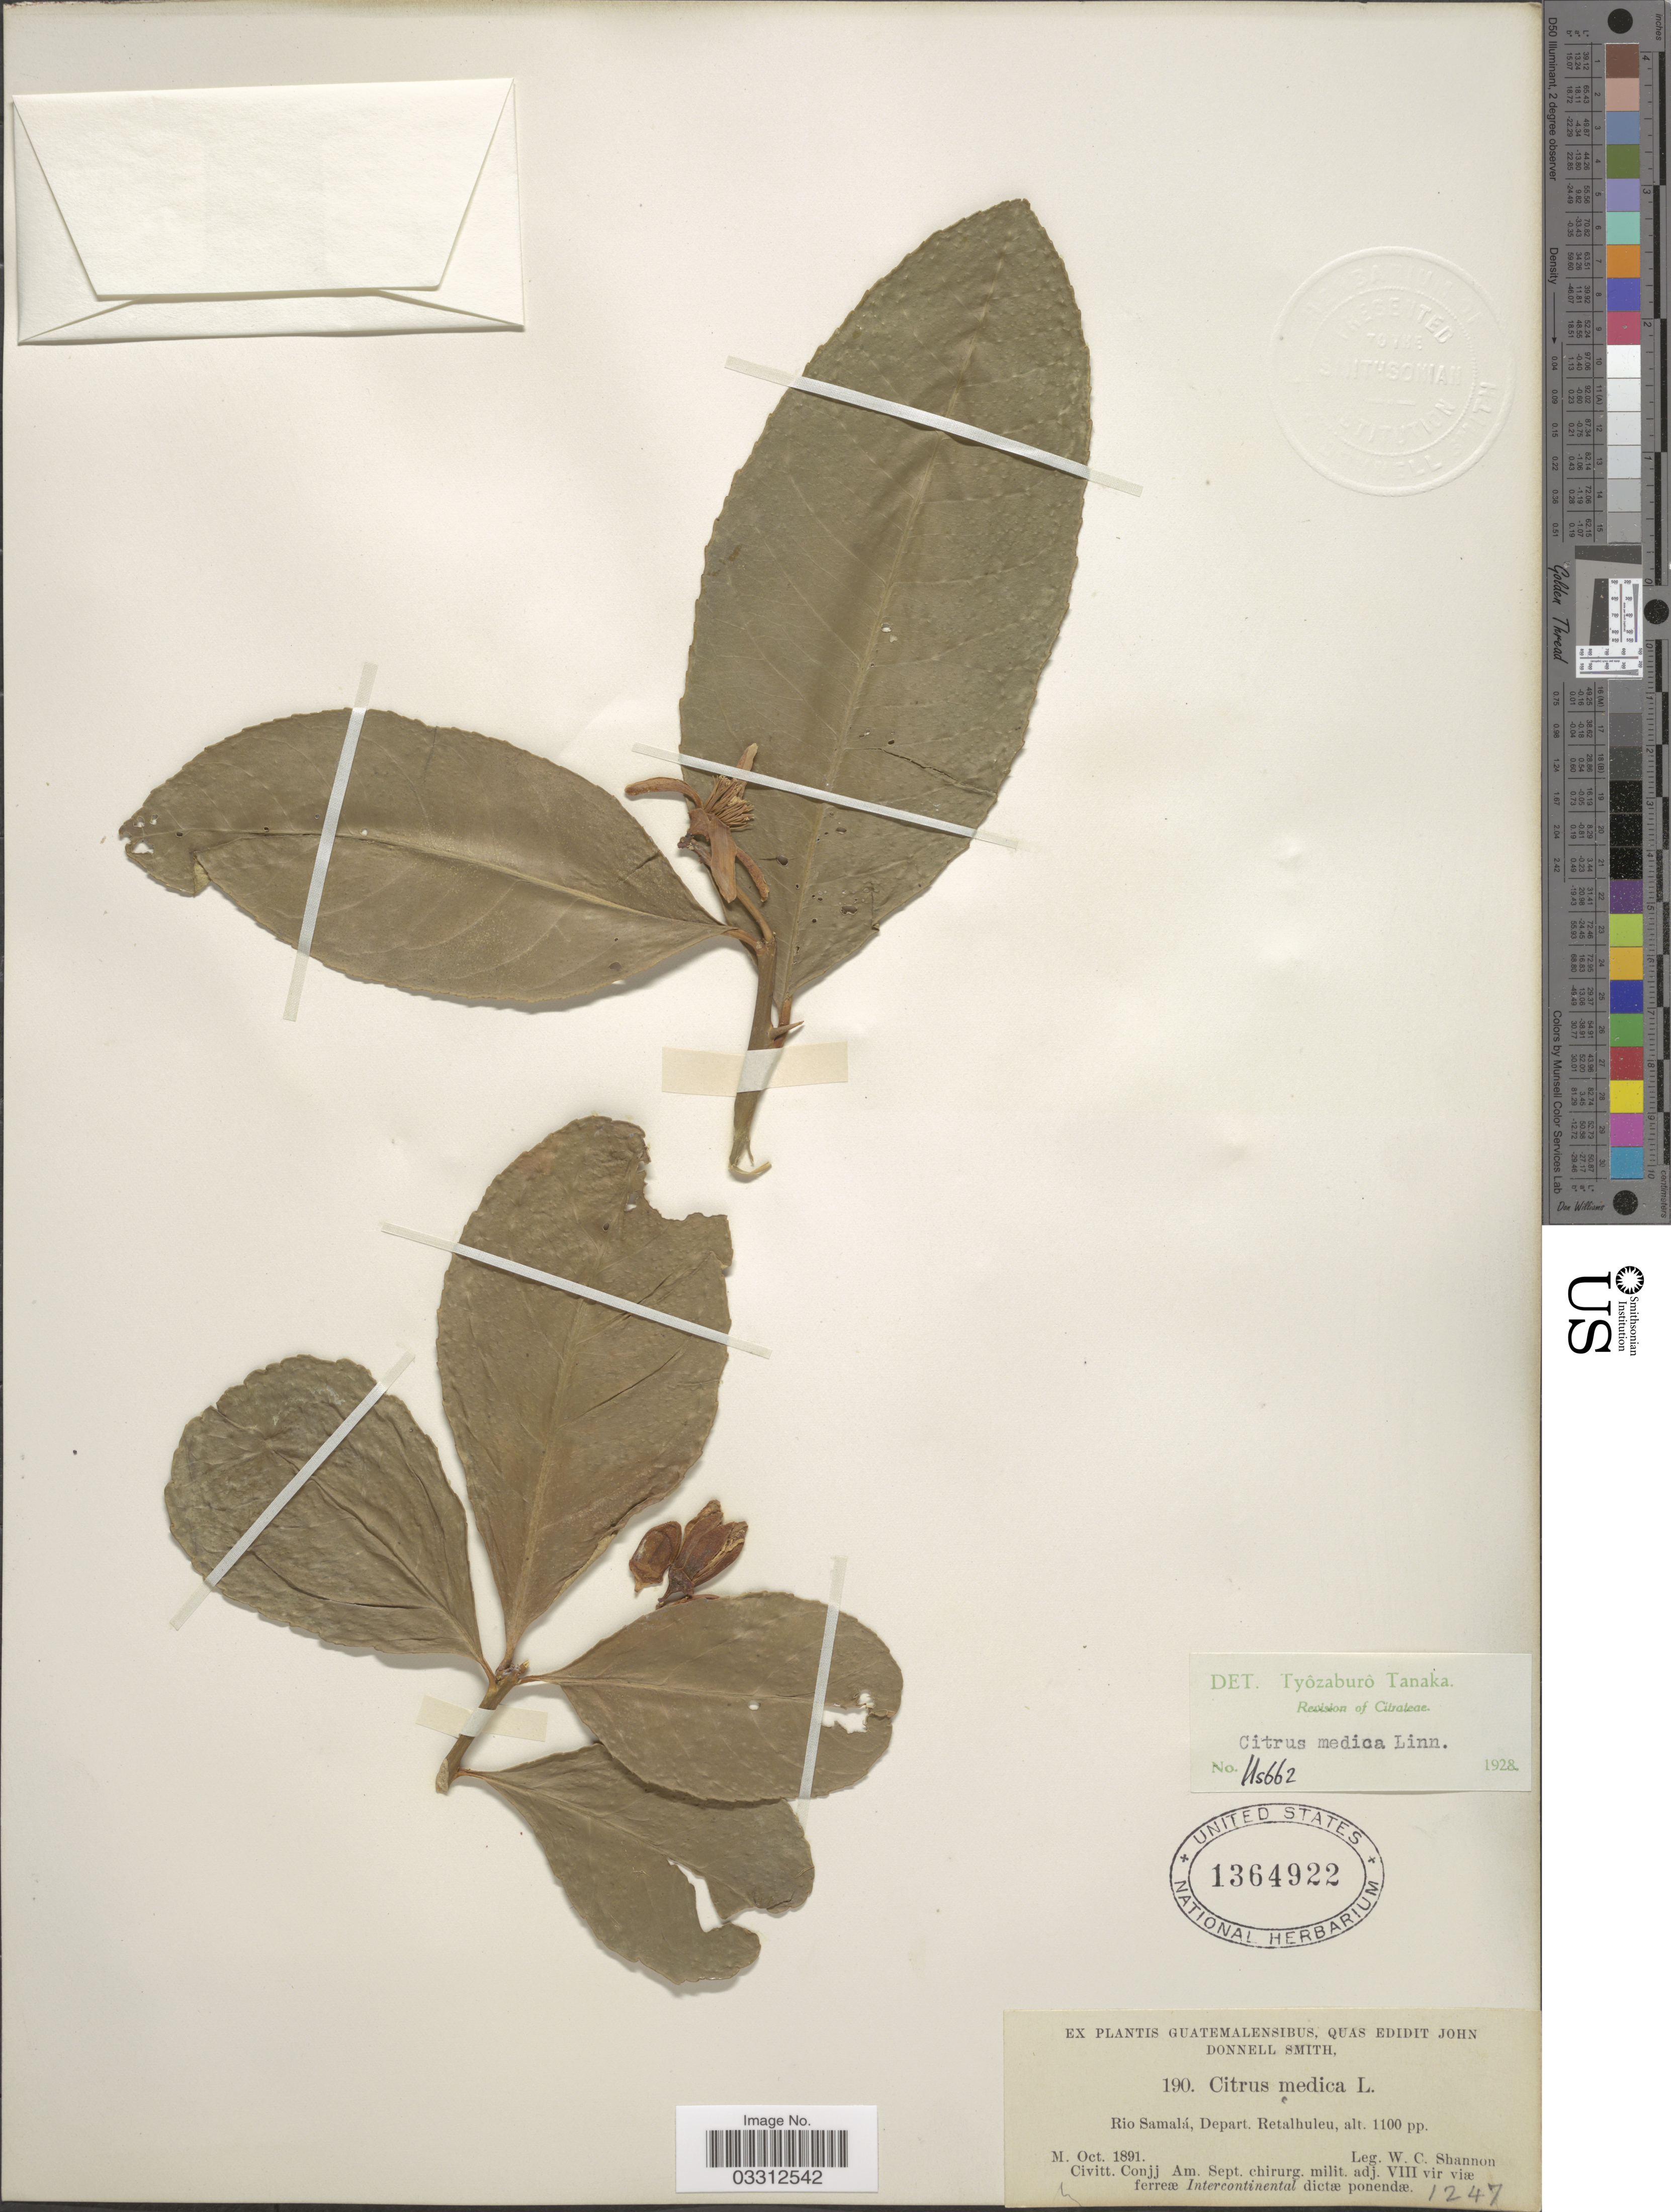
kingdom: Plantae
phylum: Tracheophyta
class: Magnoliopsida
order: Sapindales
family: Rutaceae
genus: Citrus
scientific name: Citrus medica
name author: L.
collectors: W. C. Shannon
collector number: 190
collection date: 1891-10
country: Guatemala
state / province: Retalhuleu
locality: Rio Samalá, Depart. Retalhuleu.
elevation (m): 335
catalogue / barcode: US 1364922